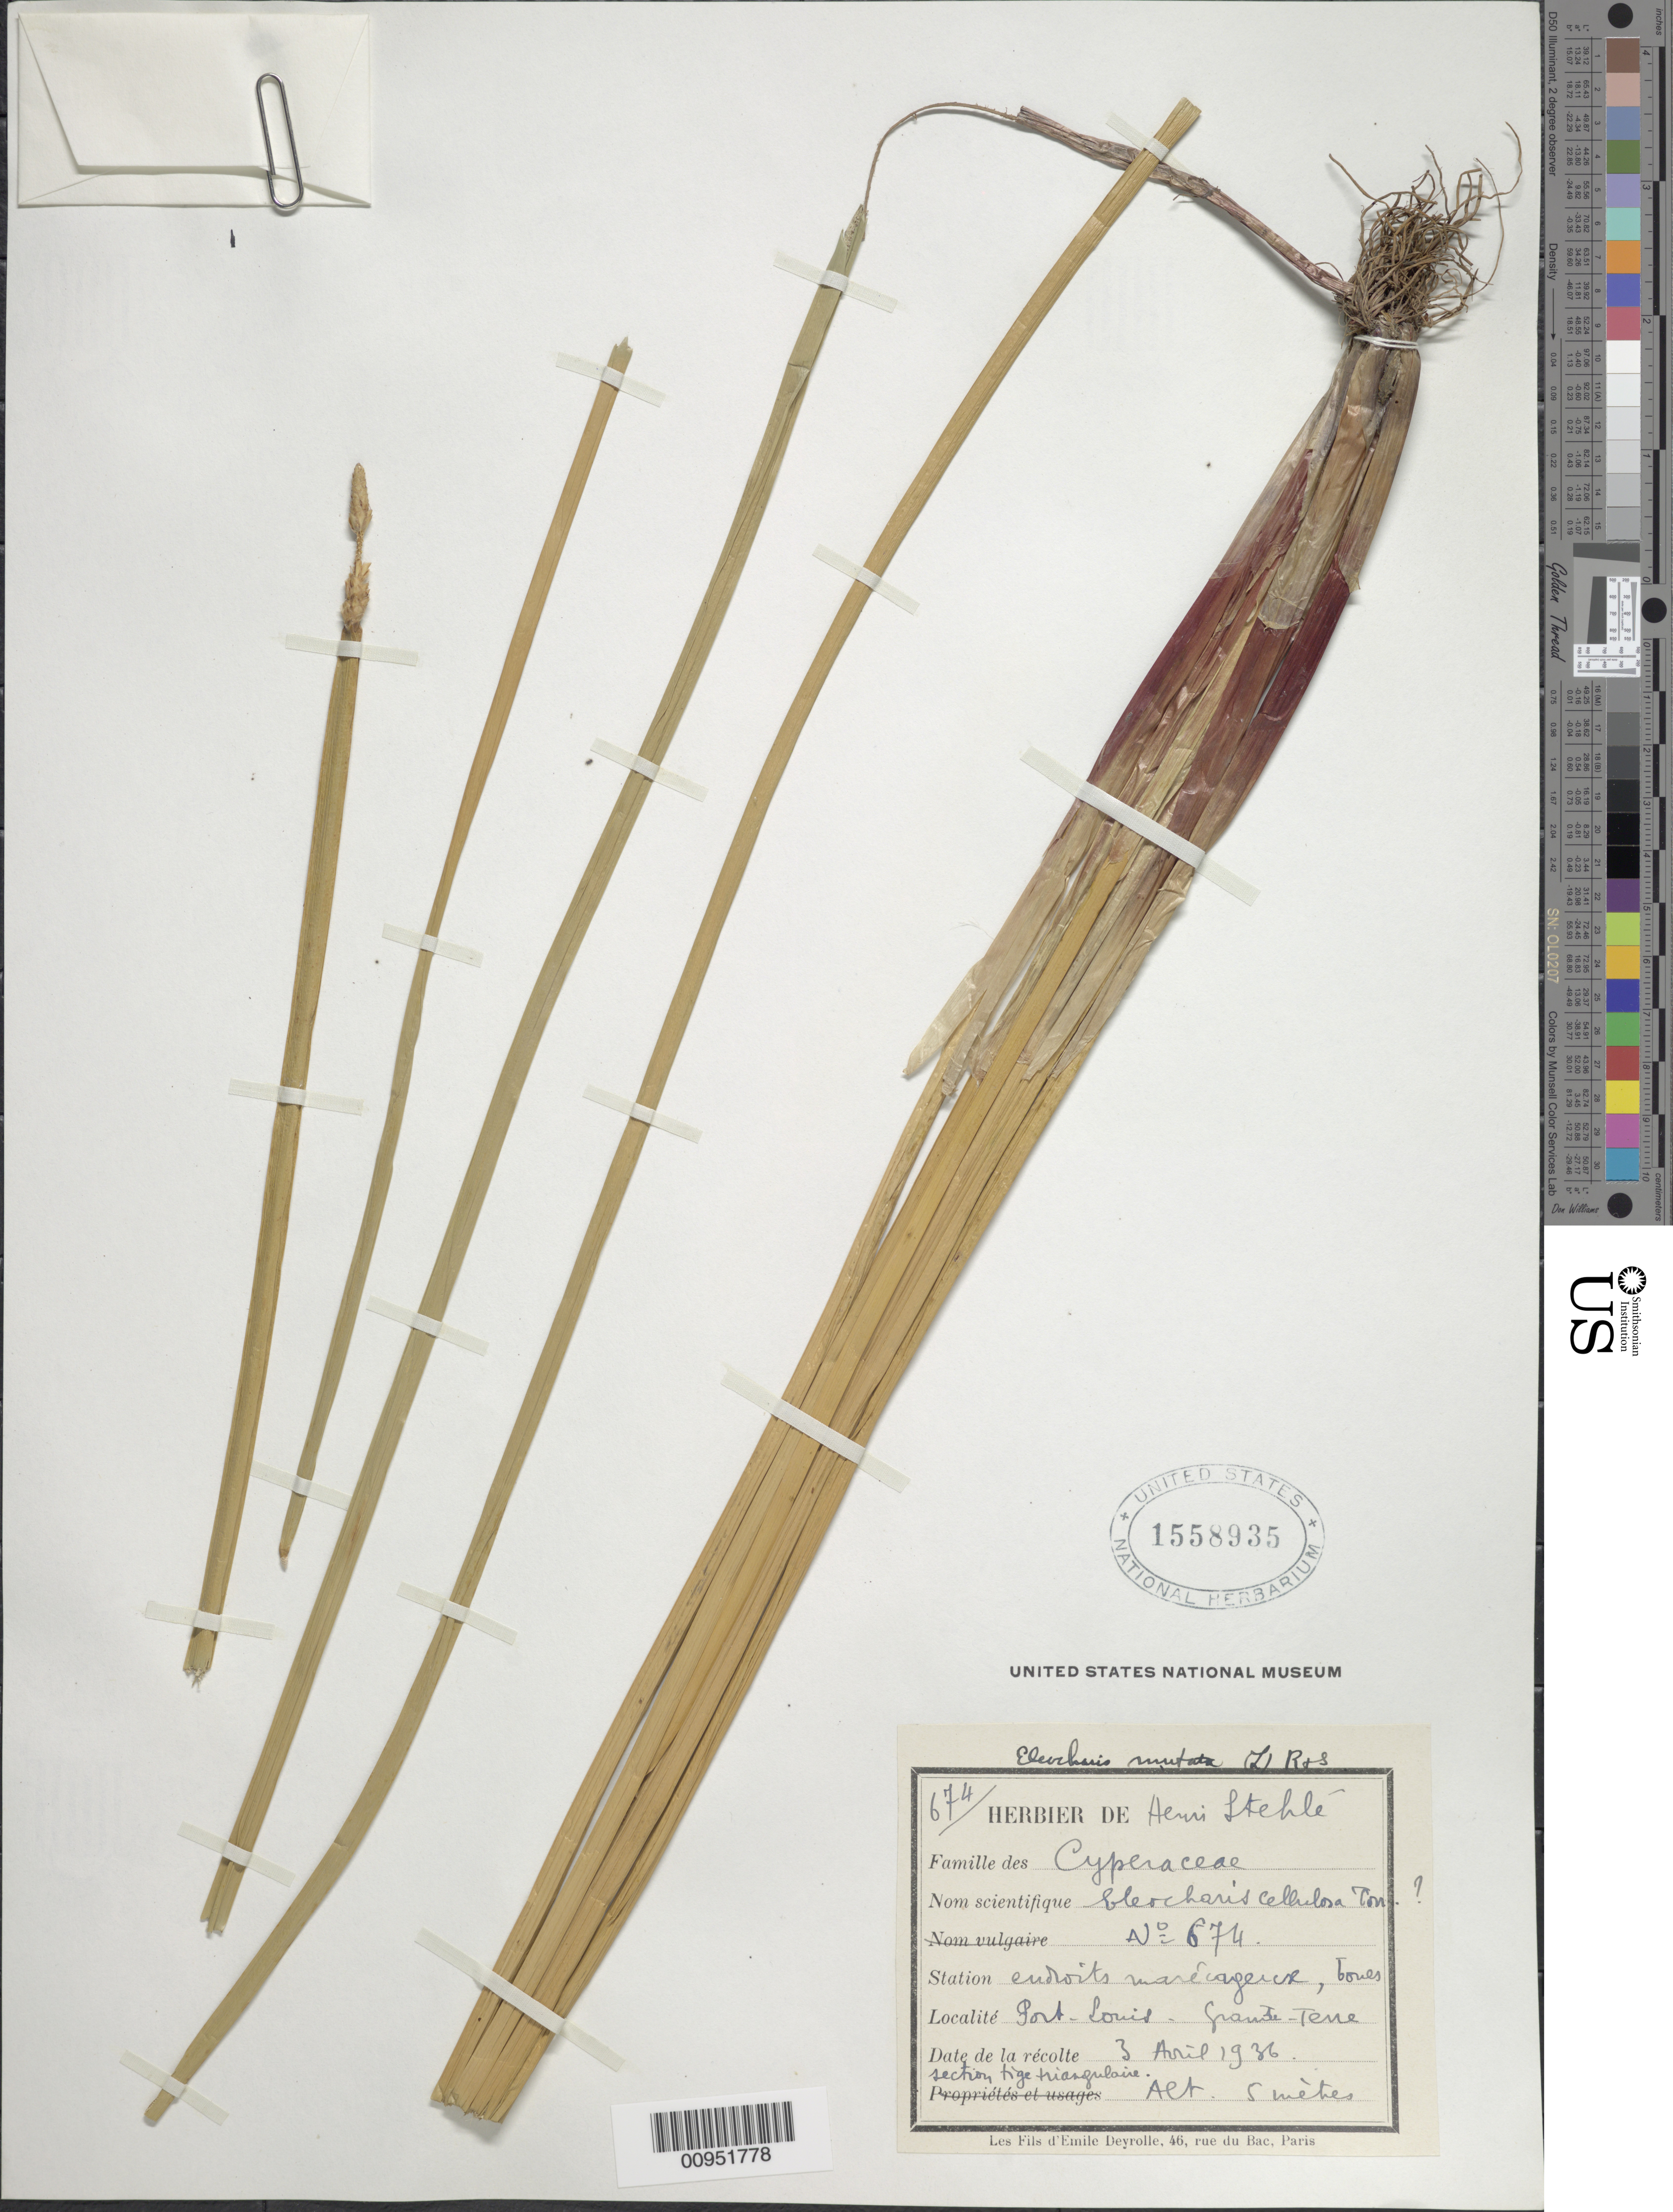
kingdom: Plantae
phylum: Tracheophyta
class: Liliopsida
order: Poales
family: Cyperaceae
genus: Eleocharis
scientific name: Eleocharis mutata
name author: (L.) Roem. & Schult.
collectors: H. Stehlé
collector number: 674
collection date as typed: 03 Apr 1936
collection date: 1936-04-03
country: Guadeloupe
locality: Port Louis, Grande-Terre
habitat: Endroits marécageux, bois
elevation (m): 5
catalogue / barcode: US 1558935